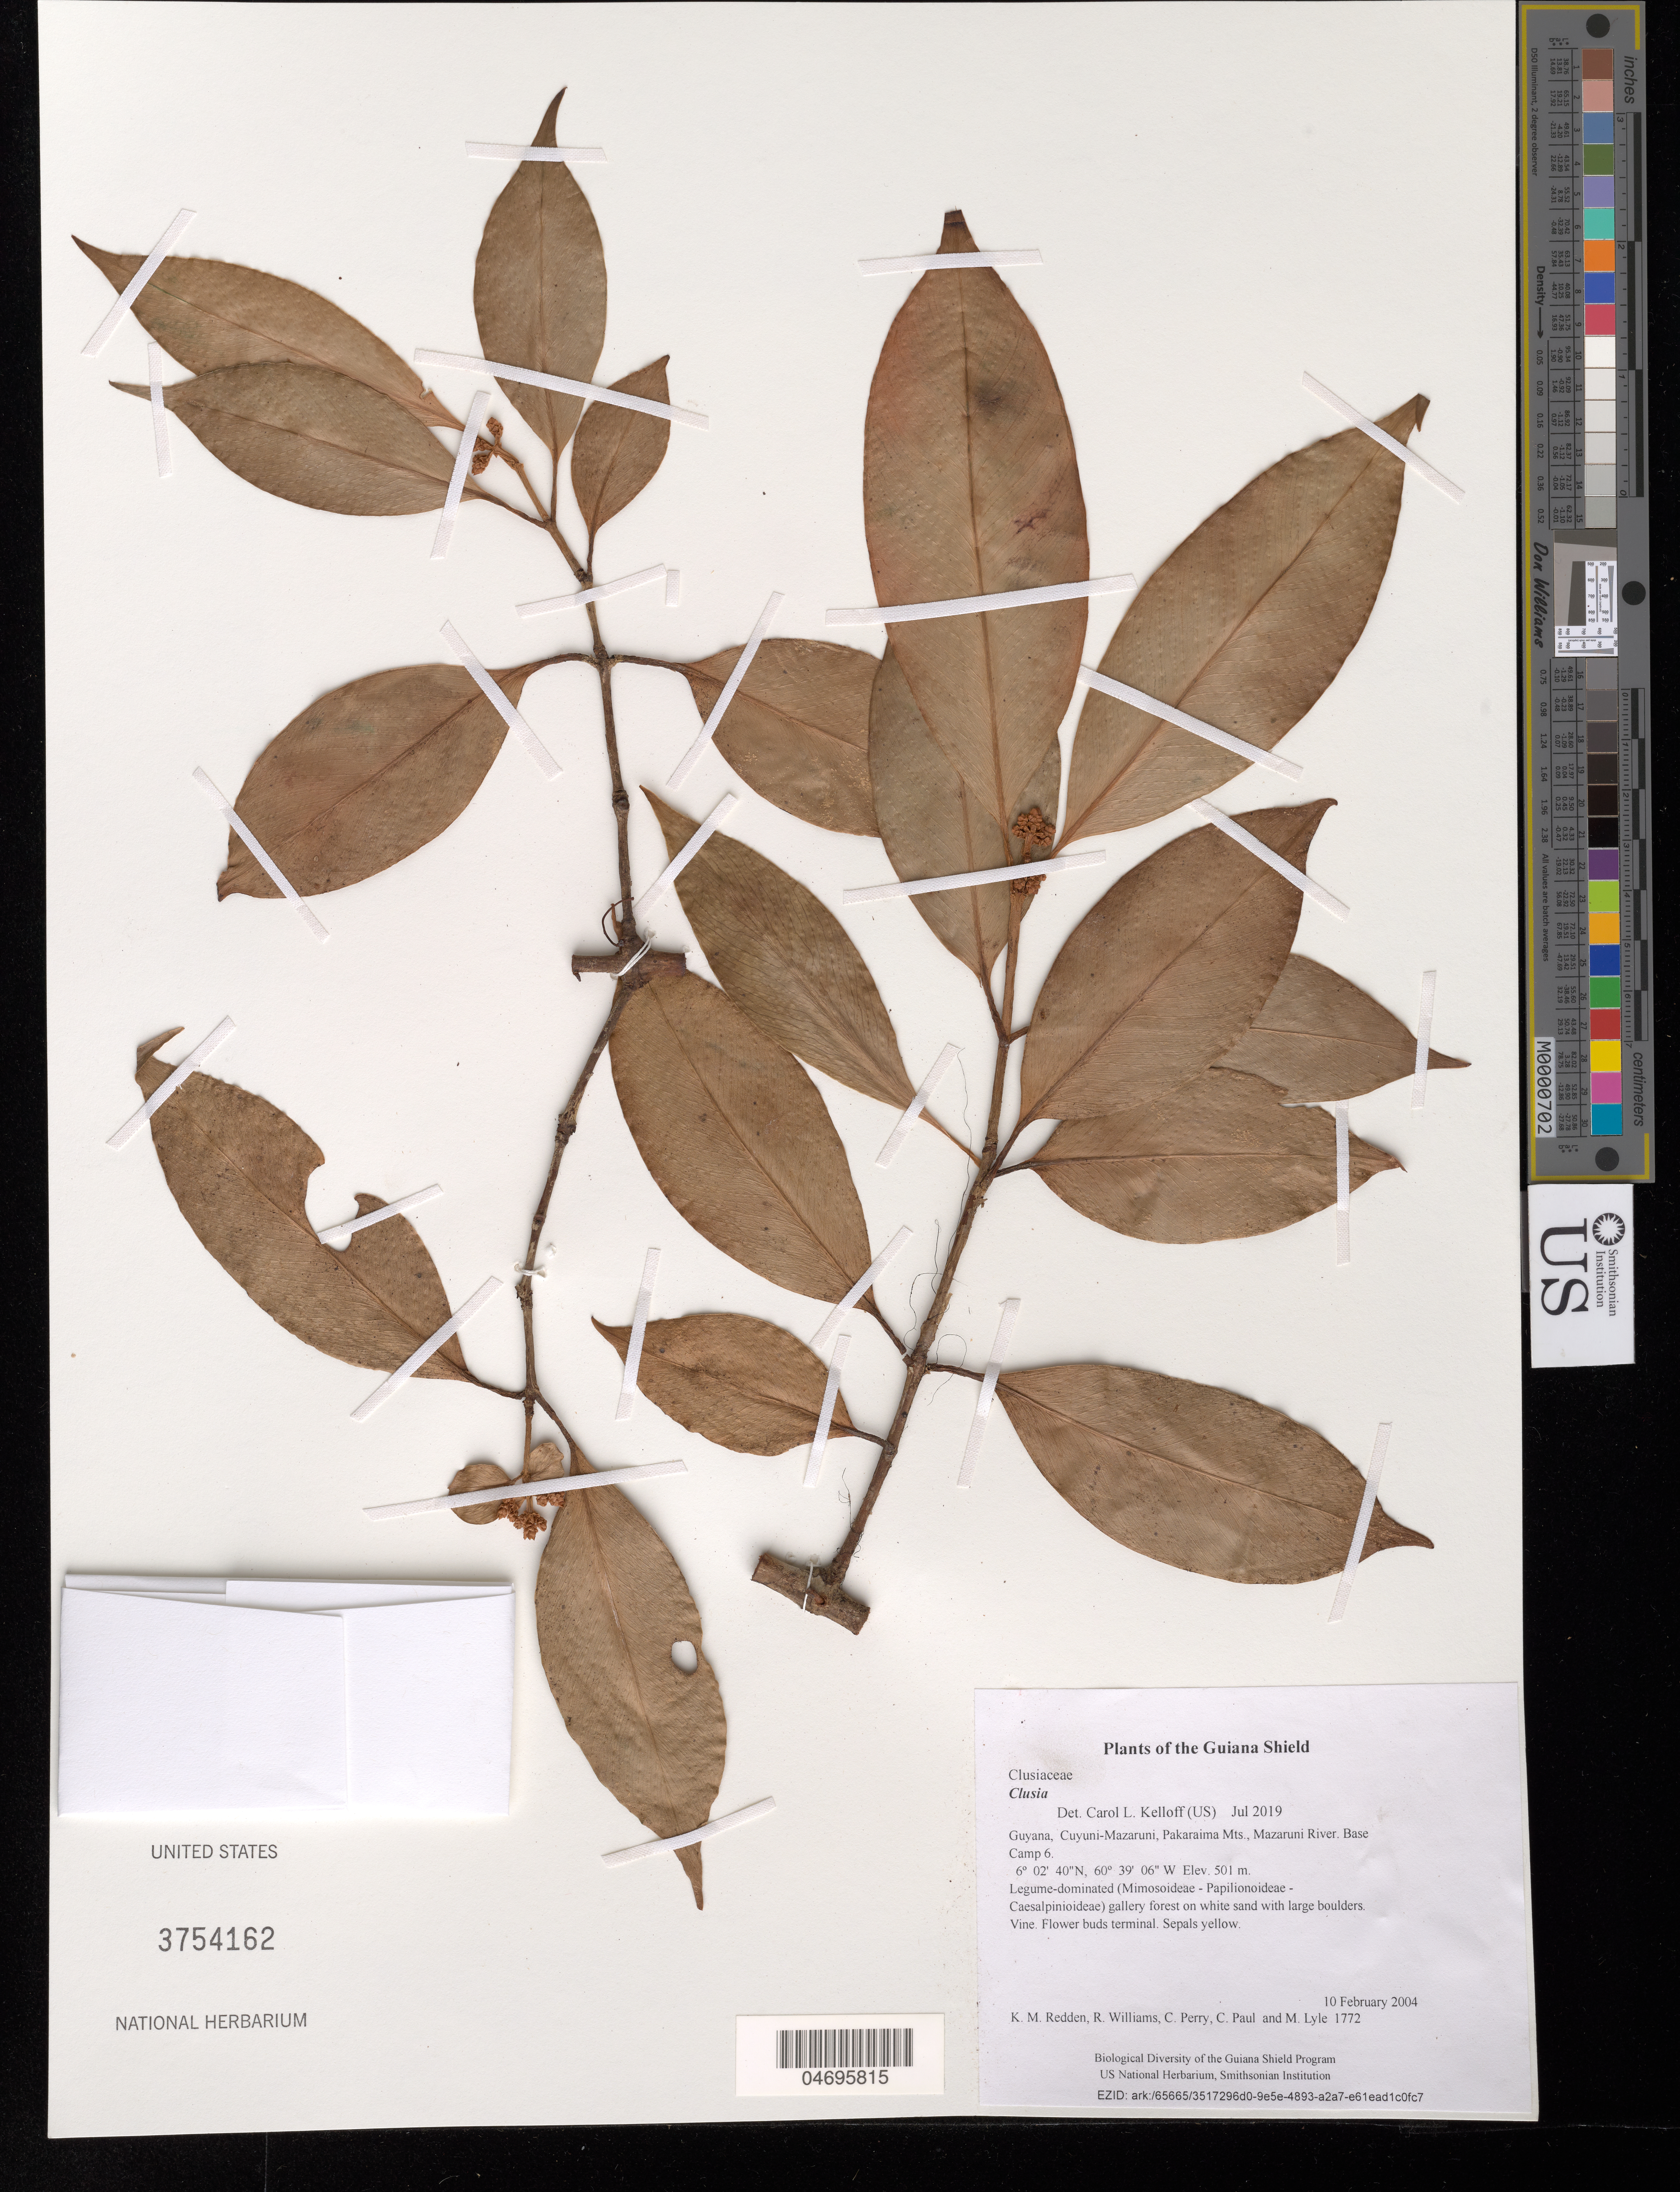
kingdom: Plantae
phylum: Tracheophyta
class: Magnoliopsida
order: Malpighiales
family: Clusiaceae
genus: Clusia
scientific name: Clusia sp.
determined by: Kelloff, Carol L., (US), Smithsonian Institution - National Museum of Natural History (UNITED STATES)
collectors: K. M. Redden, R. Williams, C. Perry, C. Paul & M. Lyle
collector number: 1772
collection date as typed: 10 February 2004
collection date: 2004-02-10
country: Guyana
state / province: Cuyuni-Mazaruni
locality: Pakaraima Mts., Mazaruni River. Base Camp 6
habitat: Legume-dominated (Mimosoideae - Papilionoideae - Caesalpinioideae) gallery forest on white sand with large boulders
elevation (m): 501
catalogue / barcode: US 3754162